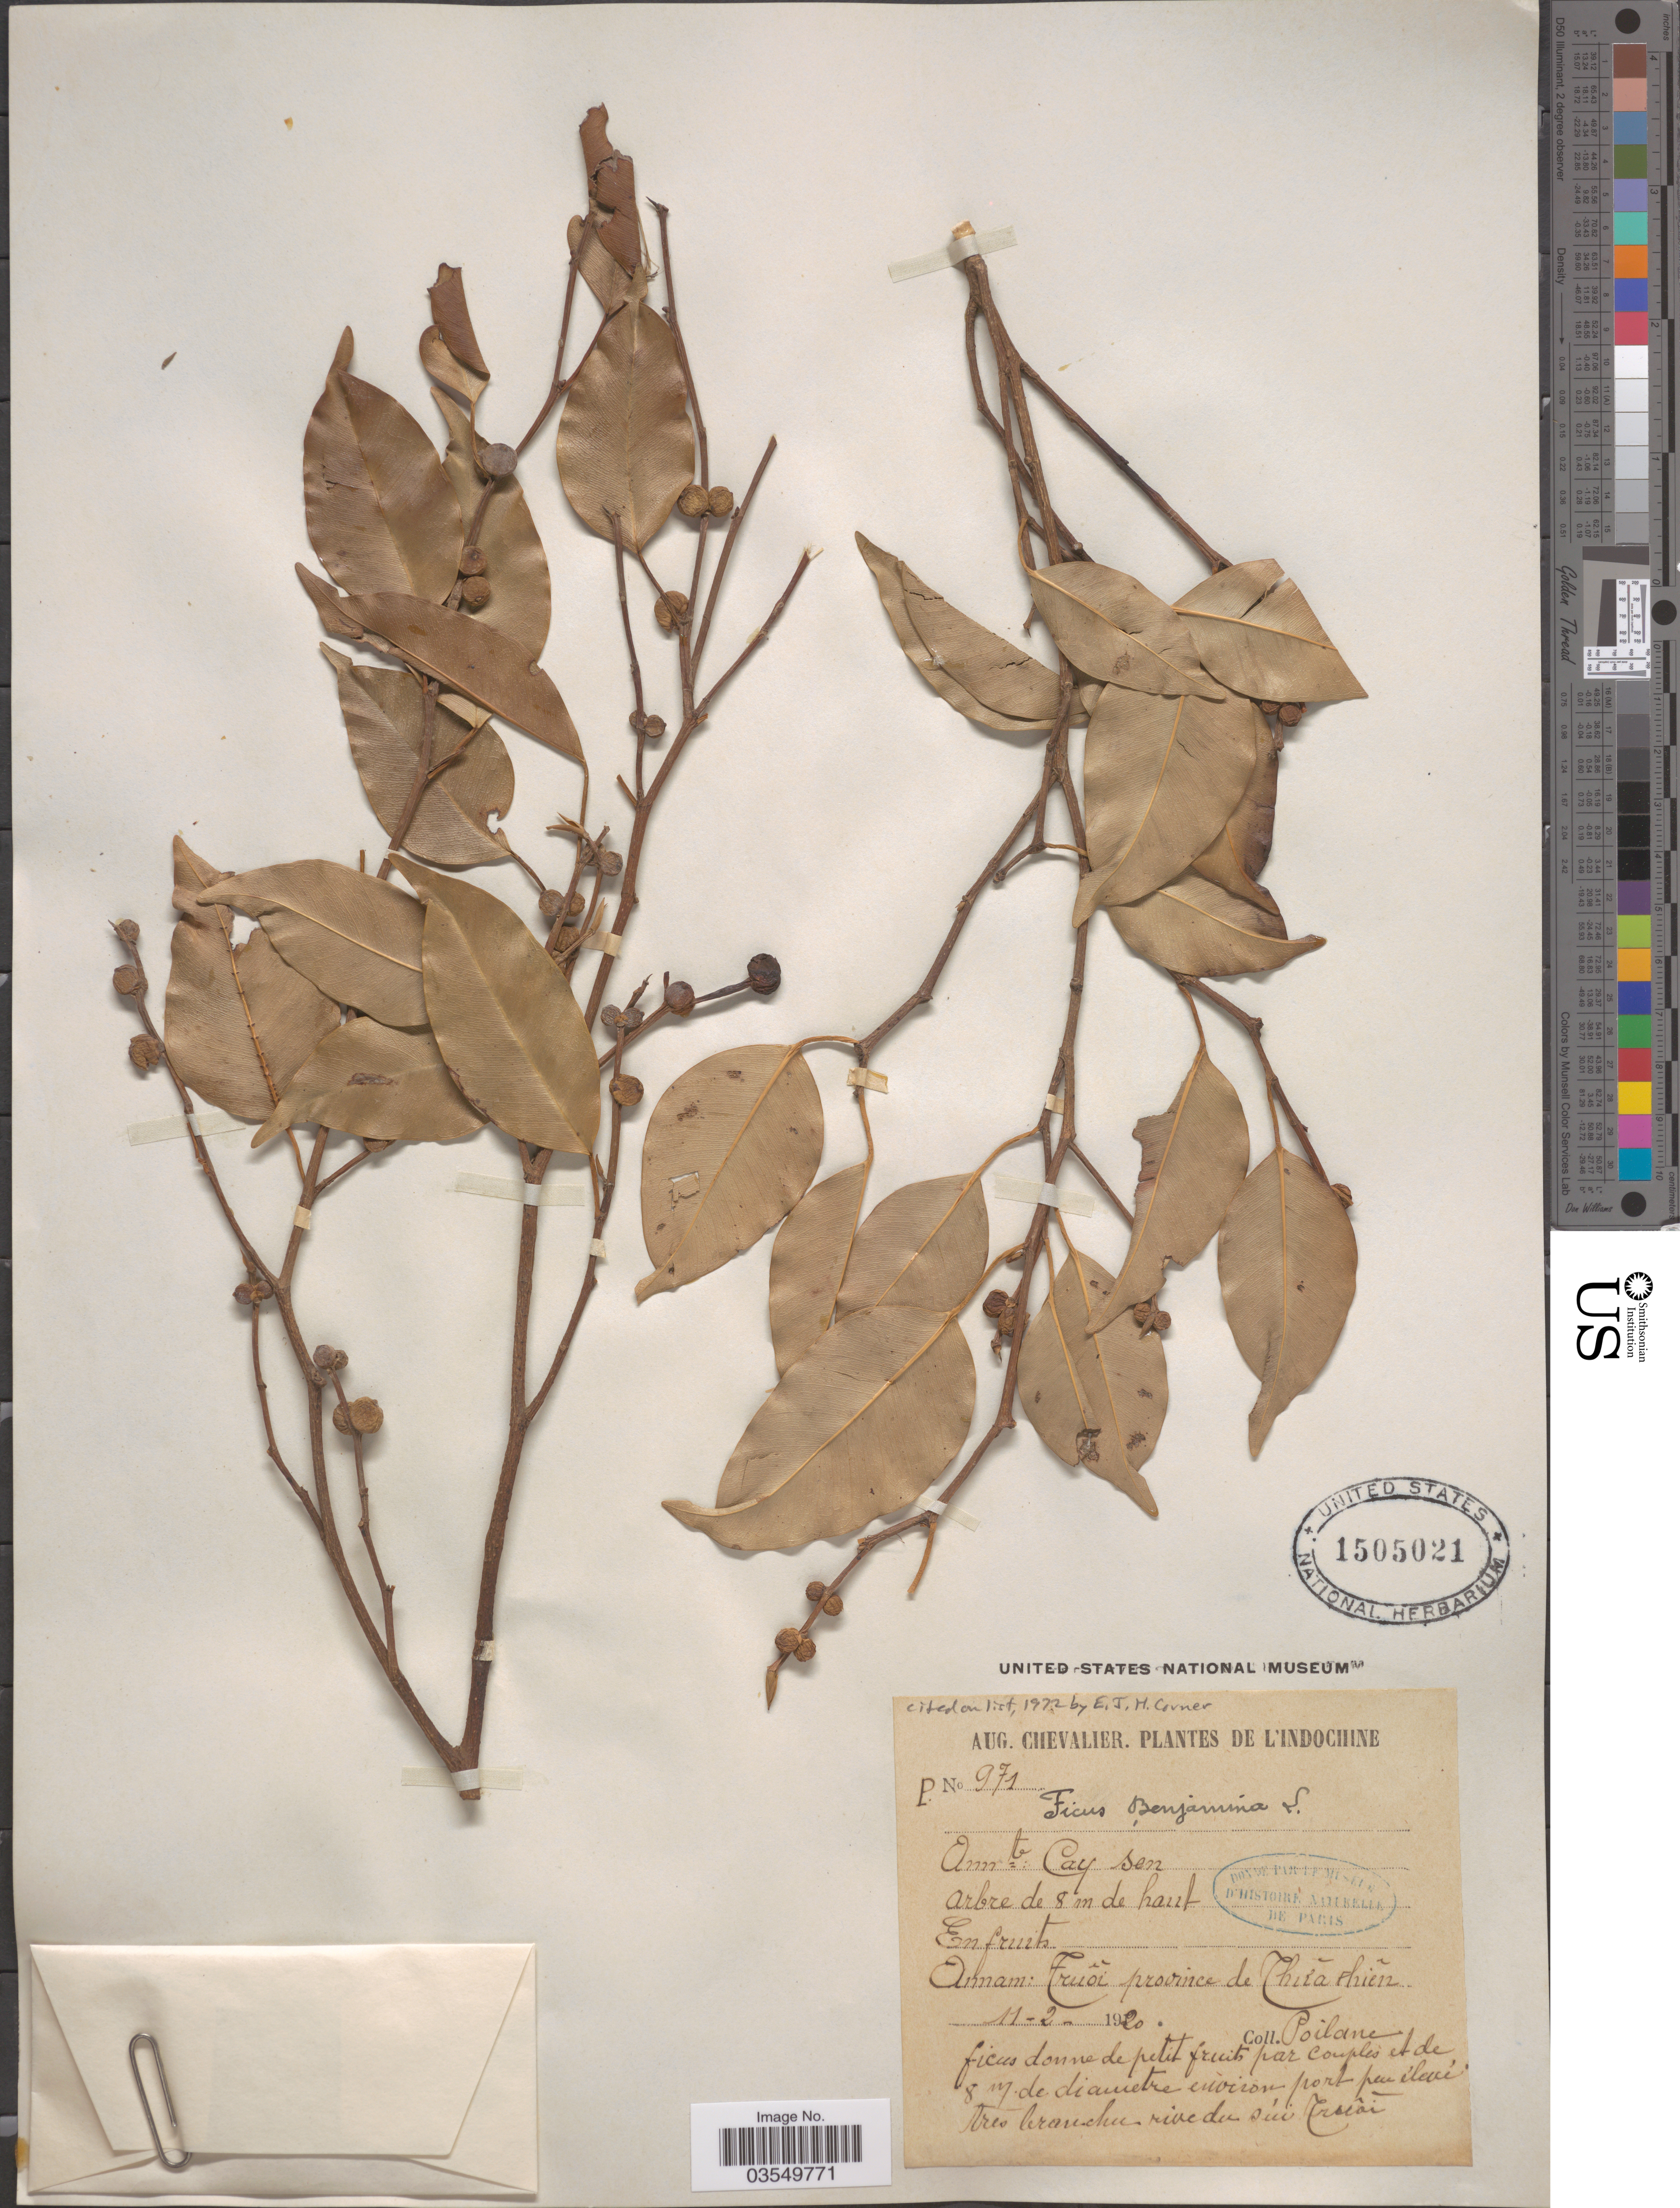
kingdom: Plantae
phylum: Tracheophyta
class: Magnoliopsida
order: Rosales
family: Moraceae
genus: Ficus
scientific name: Ficus benjamina var. benjamina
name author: L.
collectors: -. Poilane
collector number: P?971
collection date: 1920-02-11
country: Vietnam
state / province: Thua Thien-Hue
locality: L'Indochine. Annam: Truoi province de Thua thien.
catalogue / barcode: US 1505021